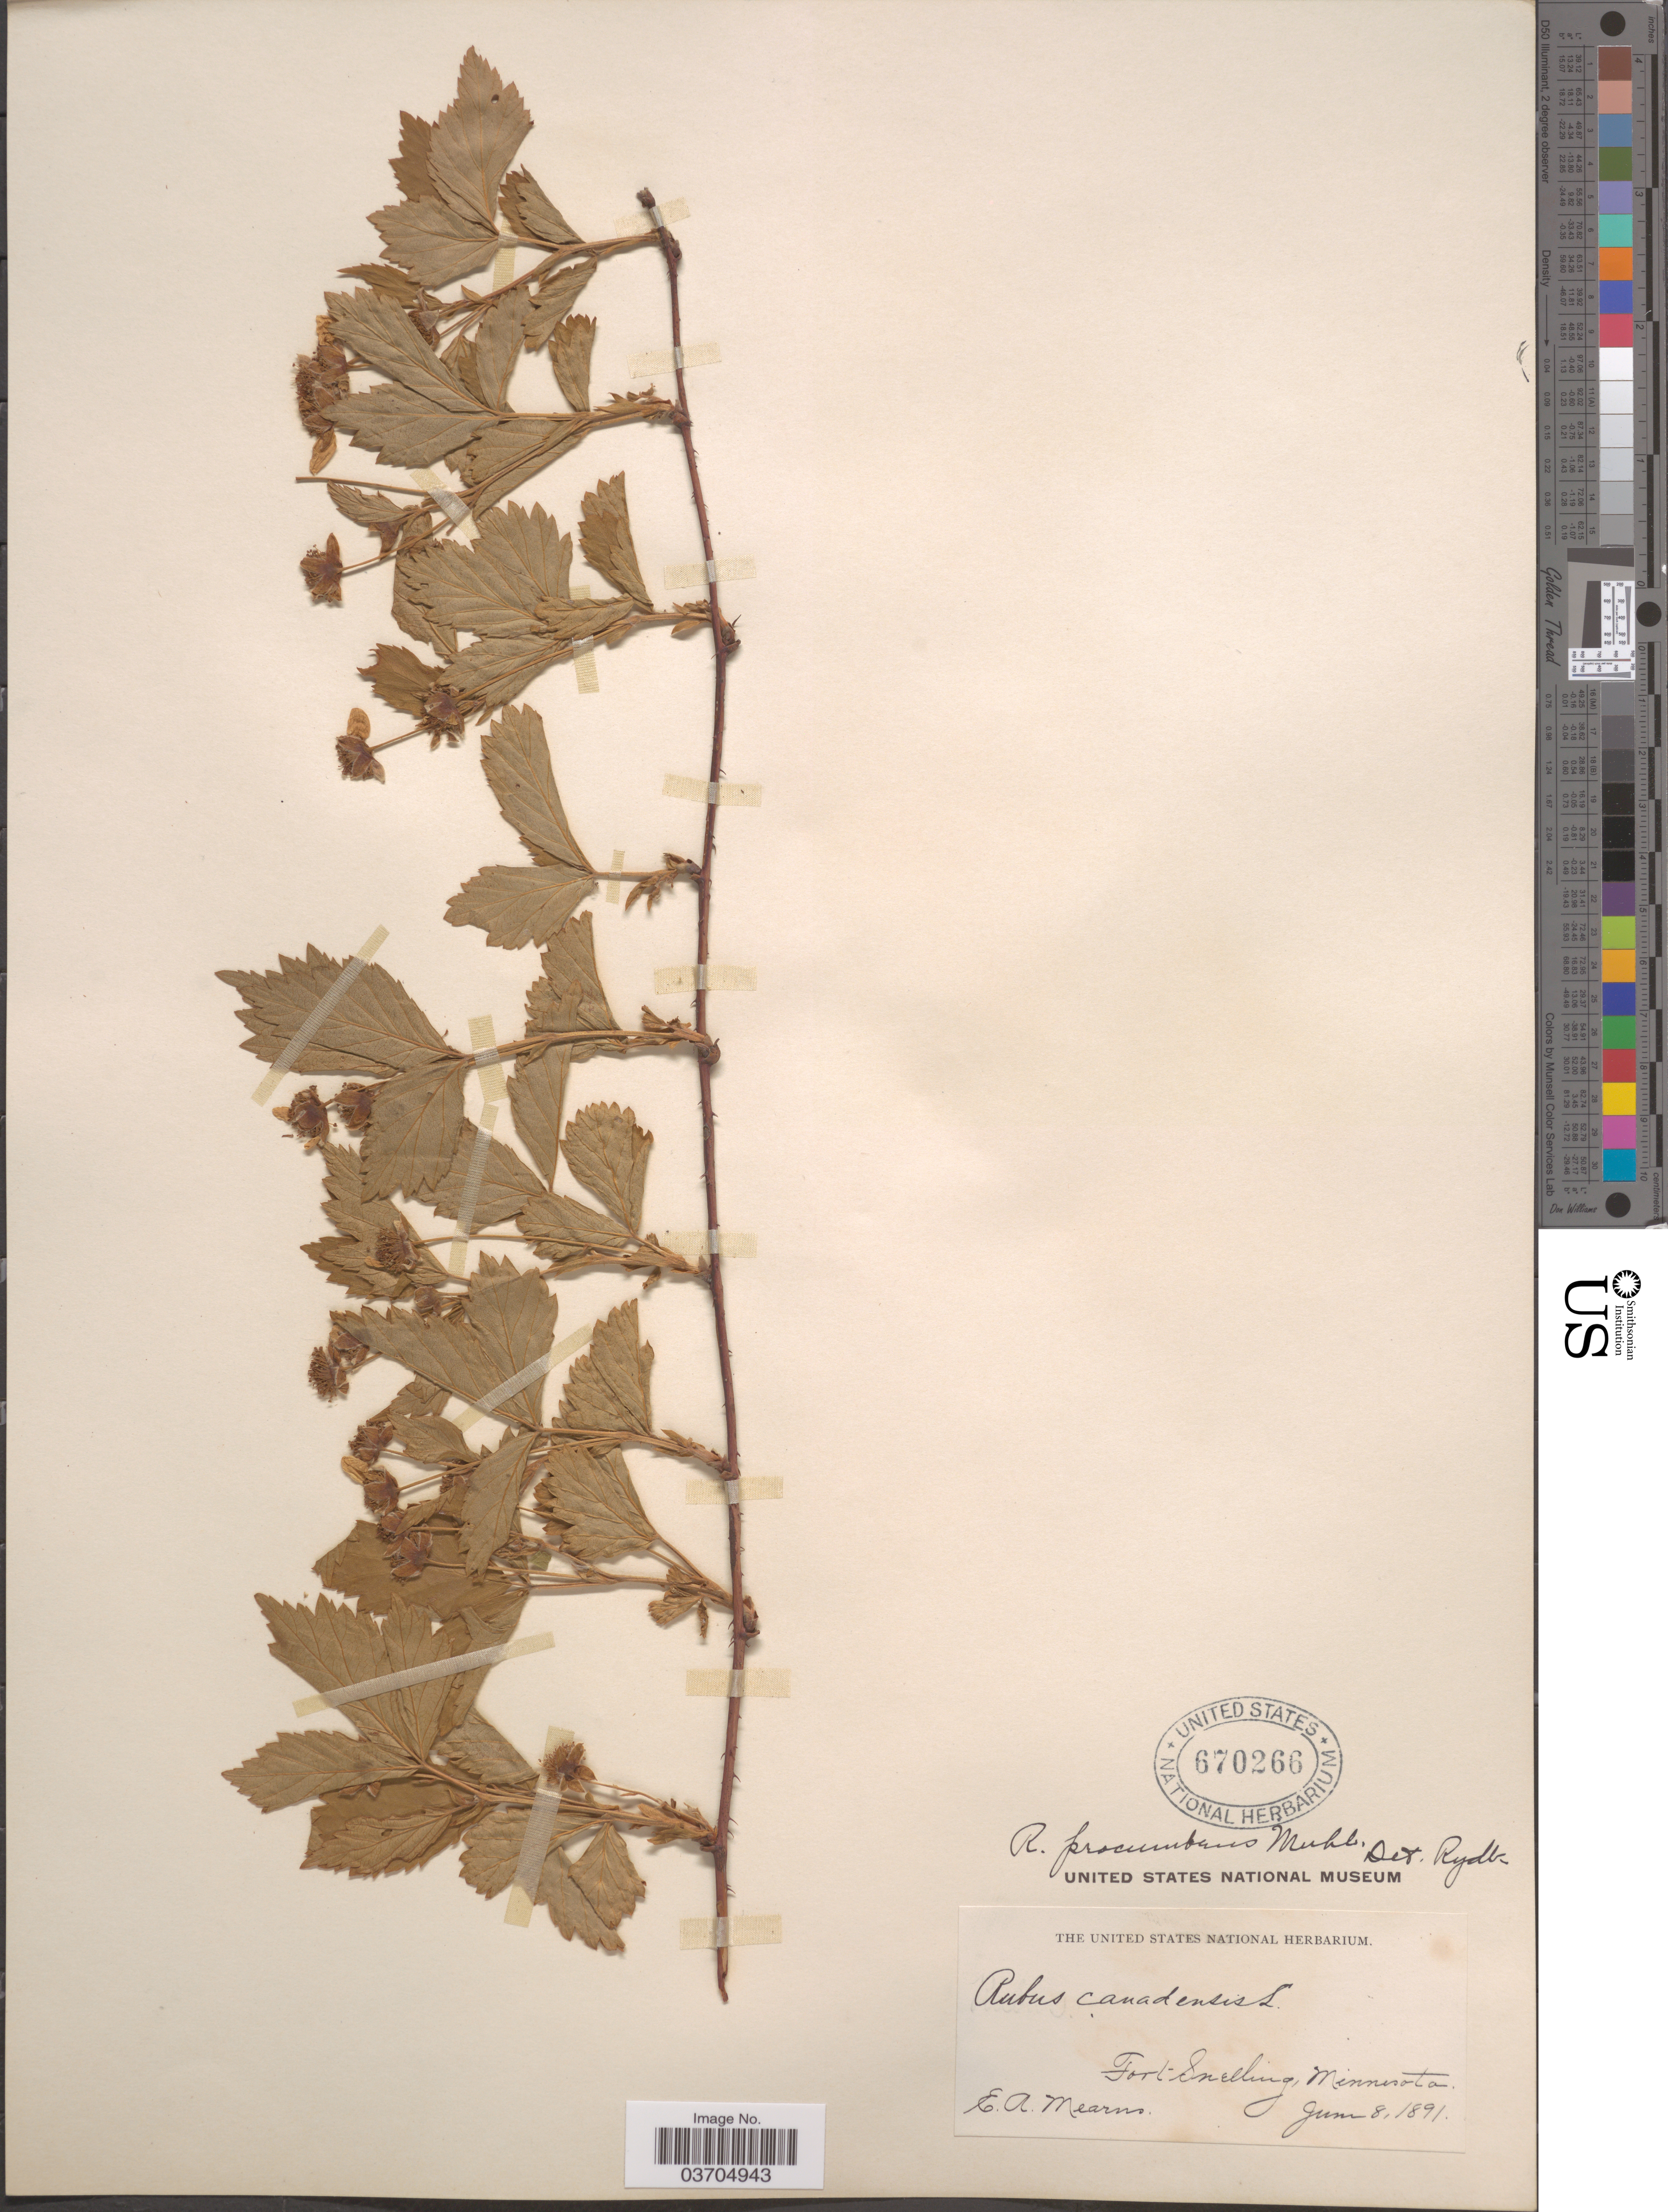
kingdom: Plantae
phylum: Tracheophyta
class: Magnoliopsida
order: Rosales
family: Rosaceae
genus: Rubus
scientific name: Rubus procumbens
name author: Muhl.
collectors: E. A. Mearns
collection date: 1891-06-08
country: United States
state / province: Minnesota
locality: Fort-Snelling.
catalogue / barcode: US 670266